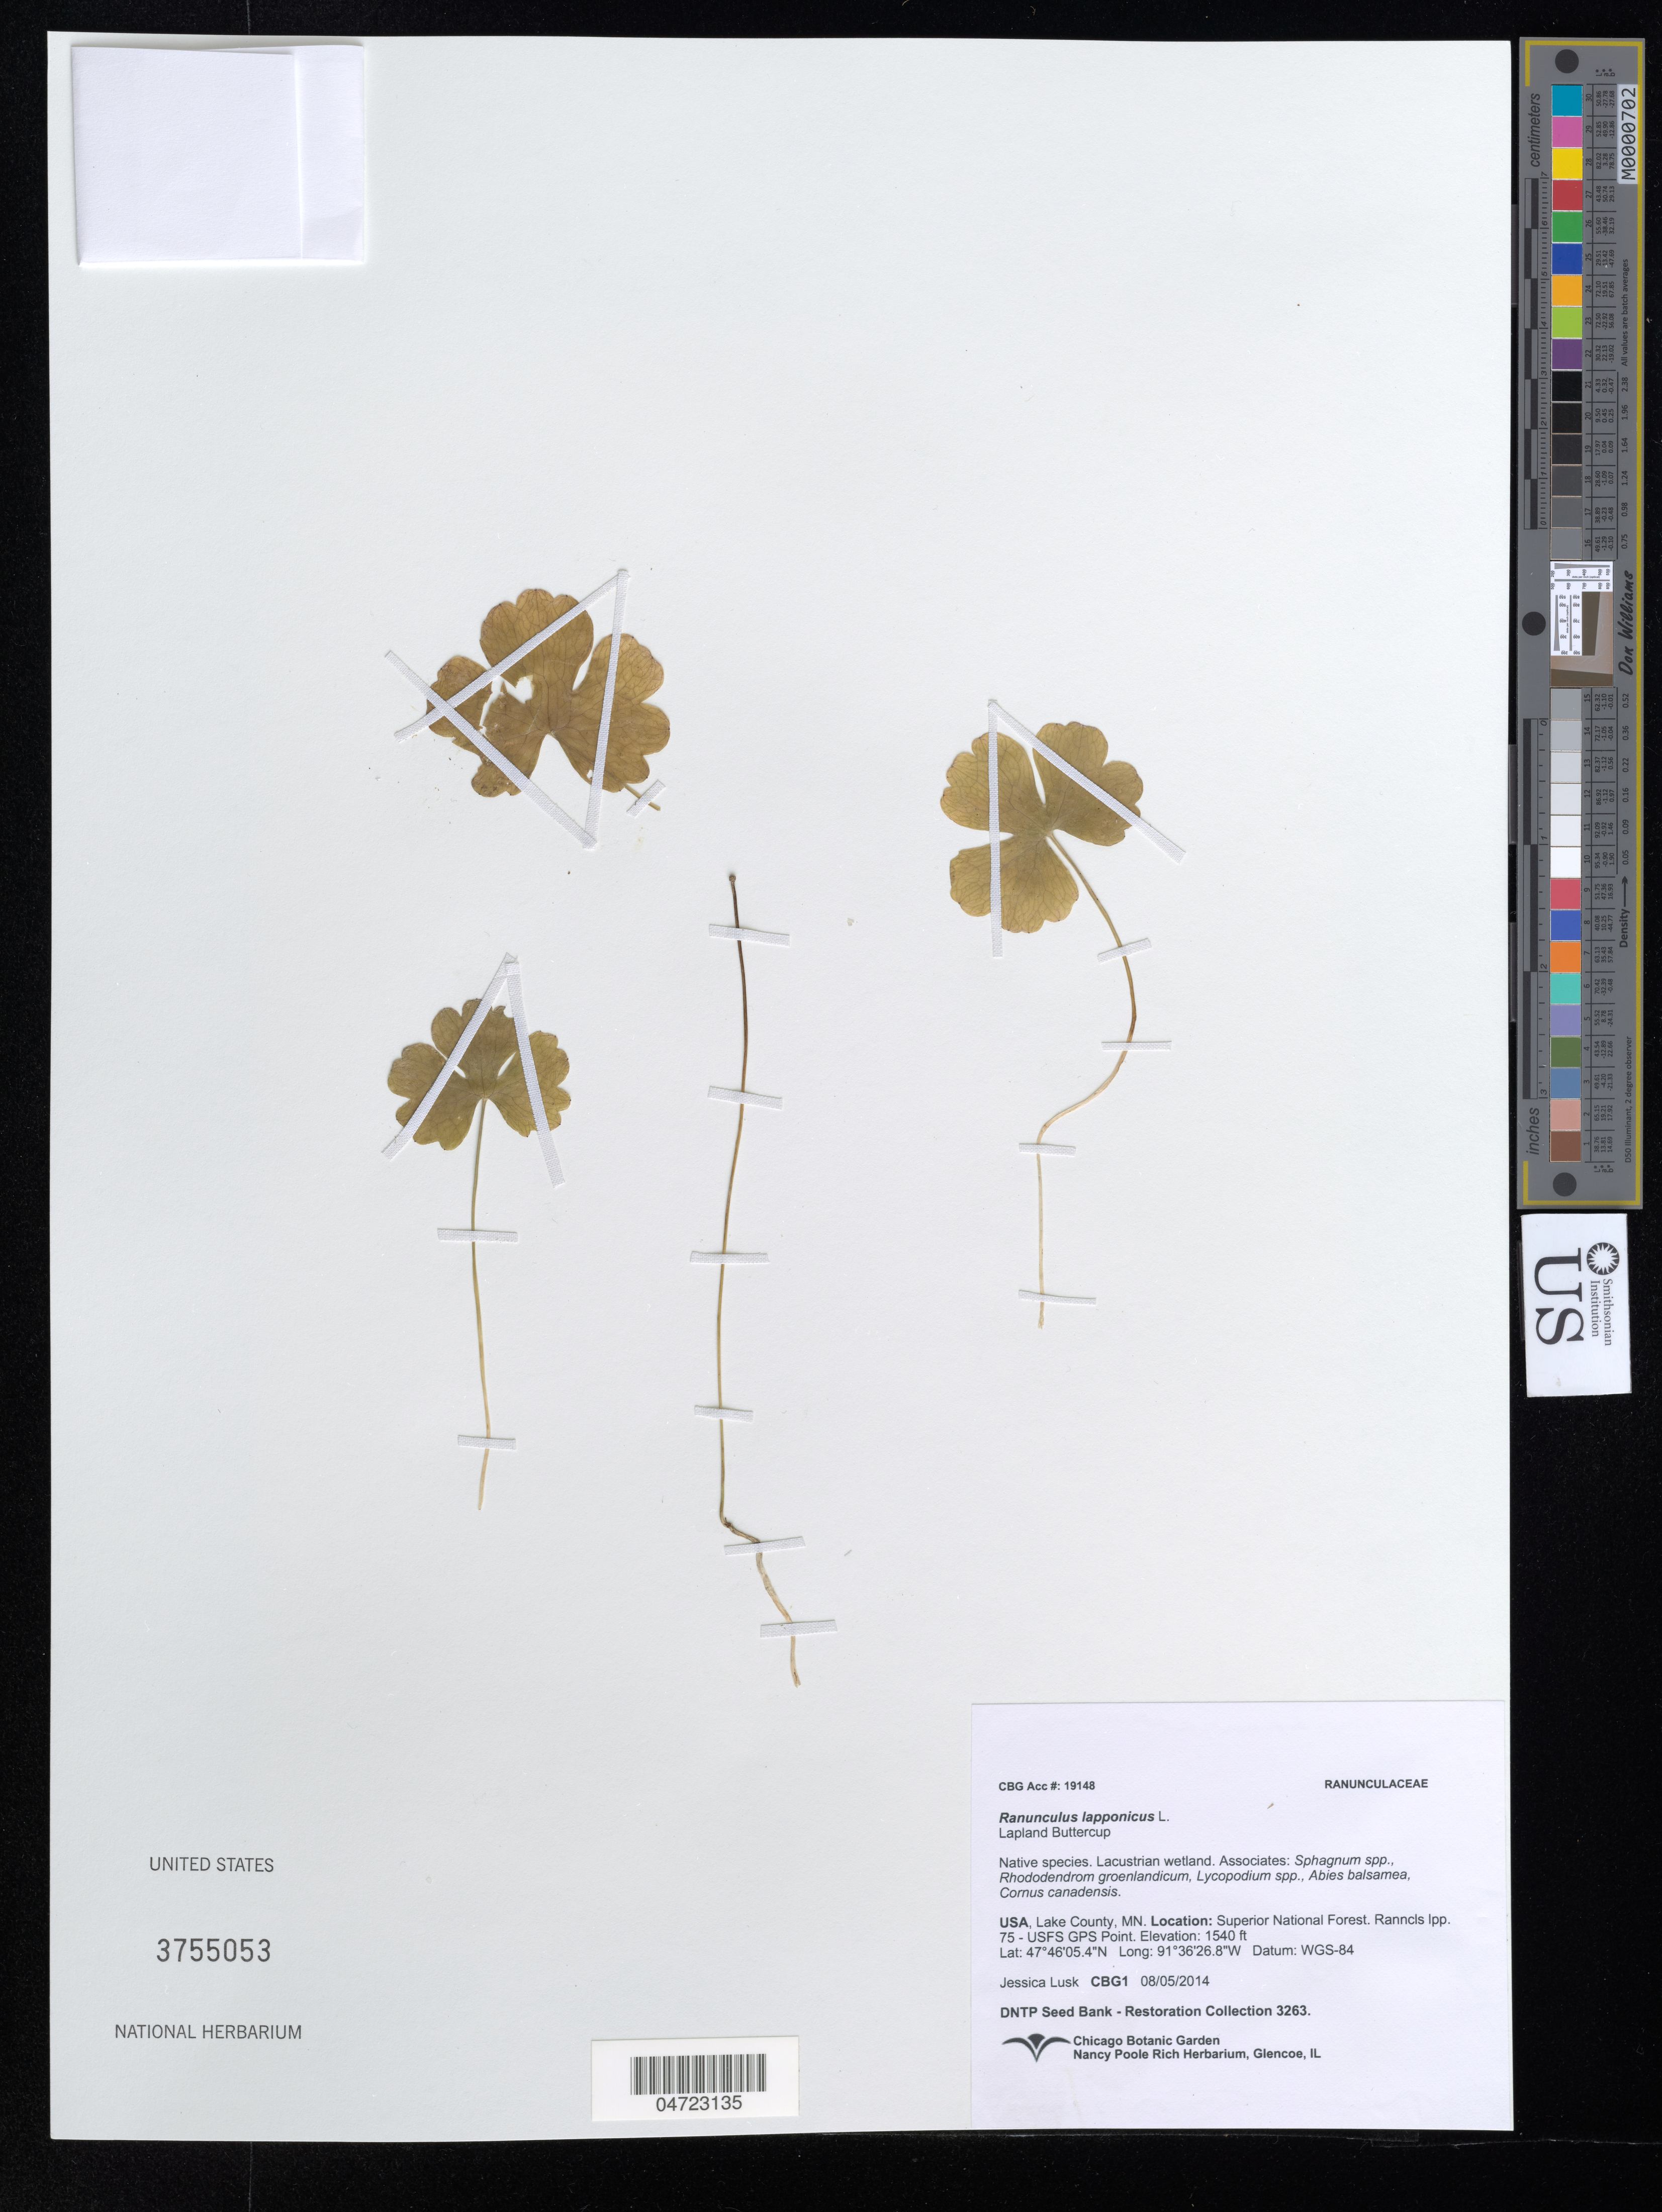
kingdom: Plantae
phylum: Tracheophyta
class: Magnoliopsida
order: Ranunculales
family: Ranunculaceae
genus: Ranunculus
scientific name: Ranunculus lapponicus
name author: L.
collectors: J. Lusk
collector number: CBG1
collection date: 2014-08-05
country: United States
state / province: Minnesota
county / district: Lake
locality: Lake County. Superior National Forest. Ranncls lpp. 75 - USFS GPS Point.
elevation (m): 469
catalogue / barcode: US 3755053